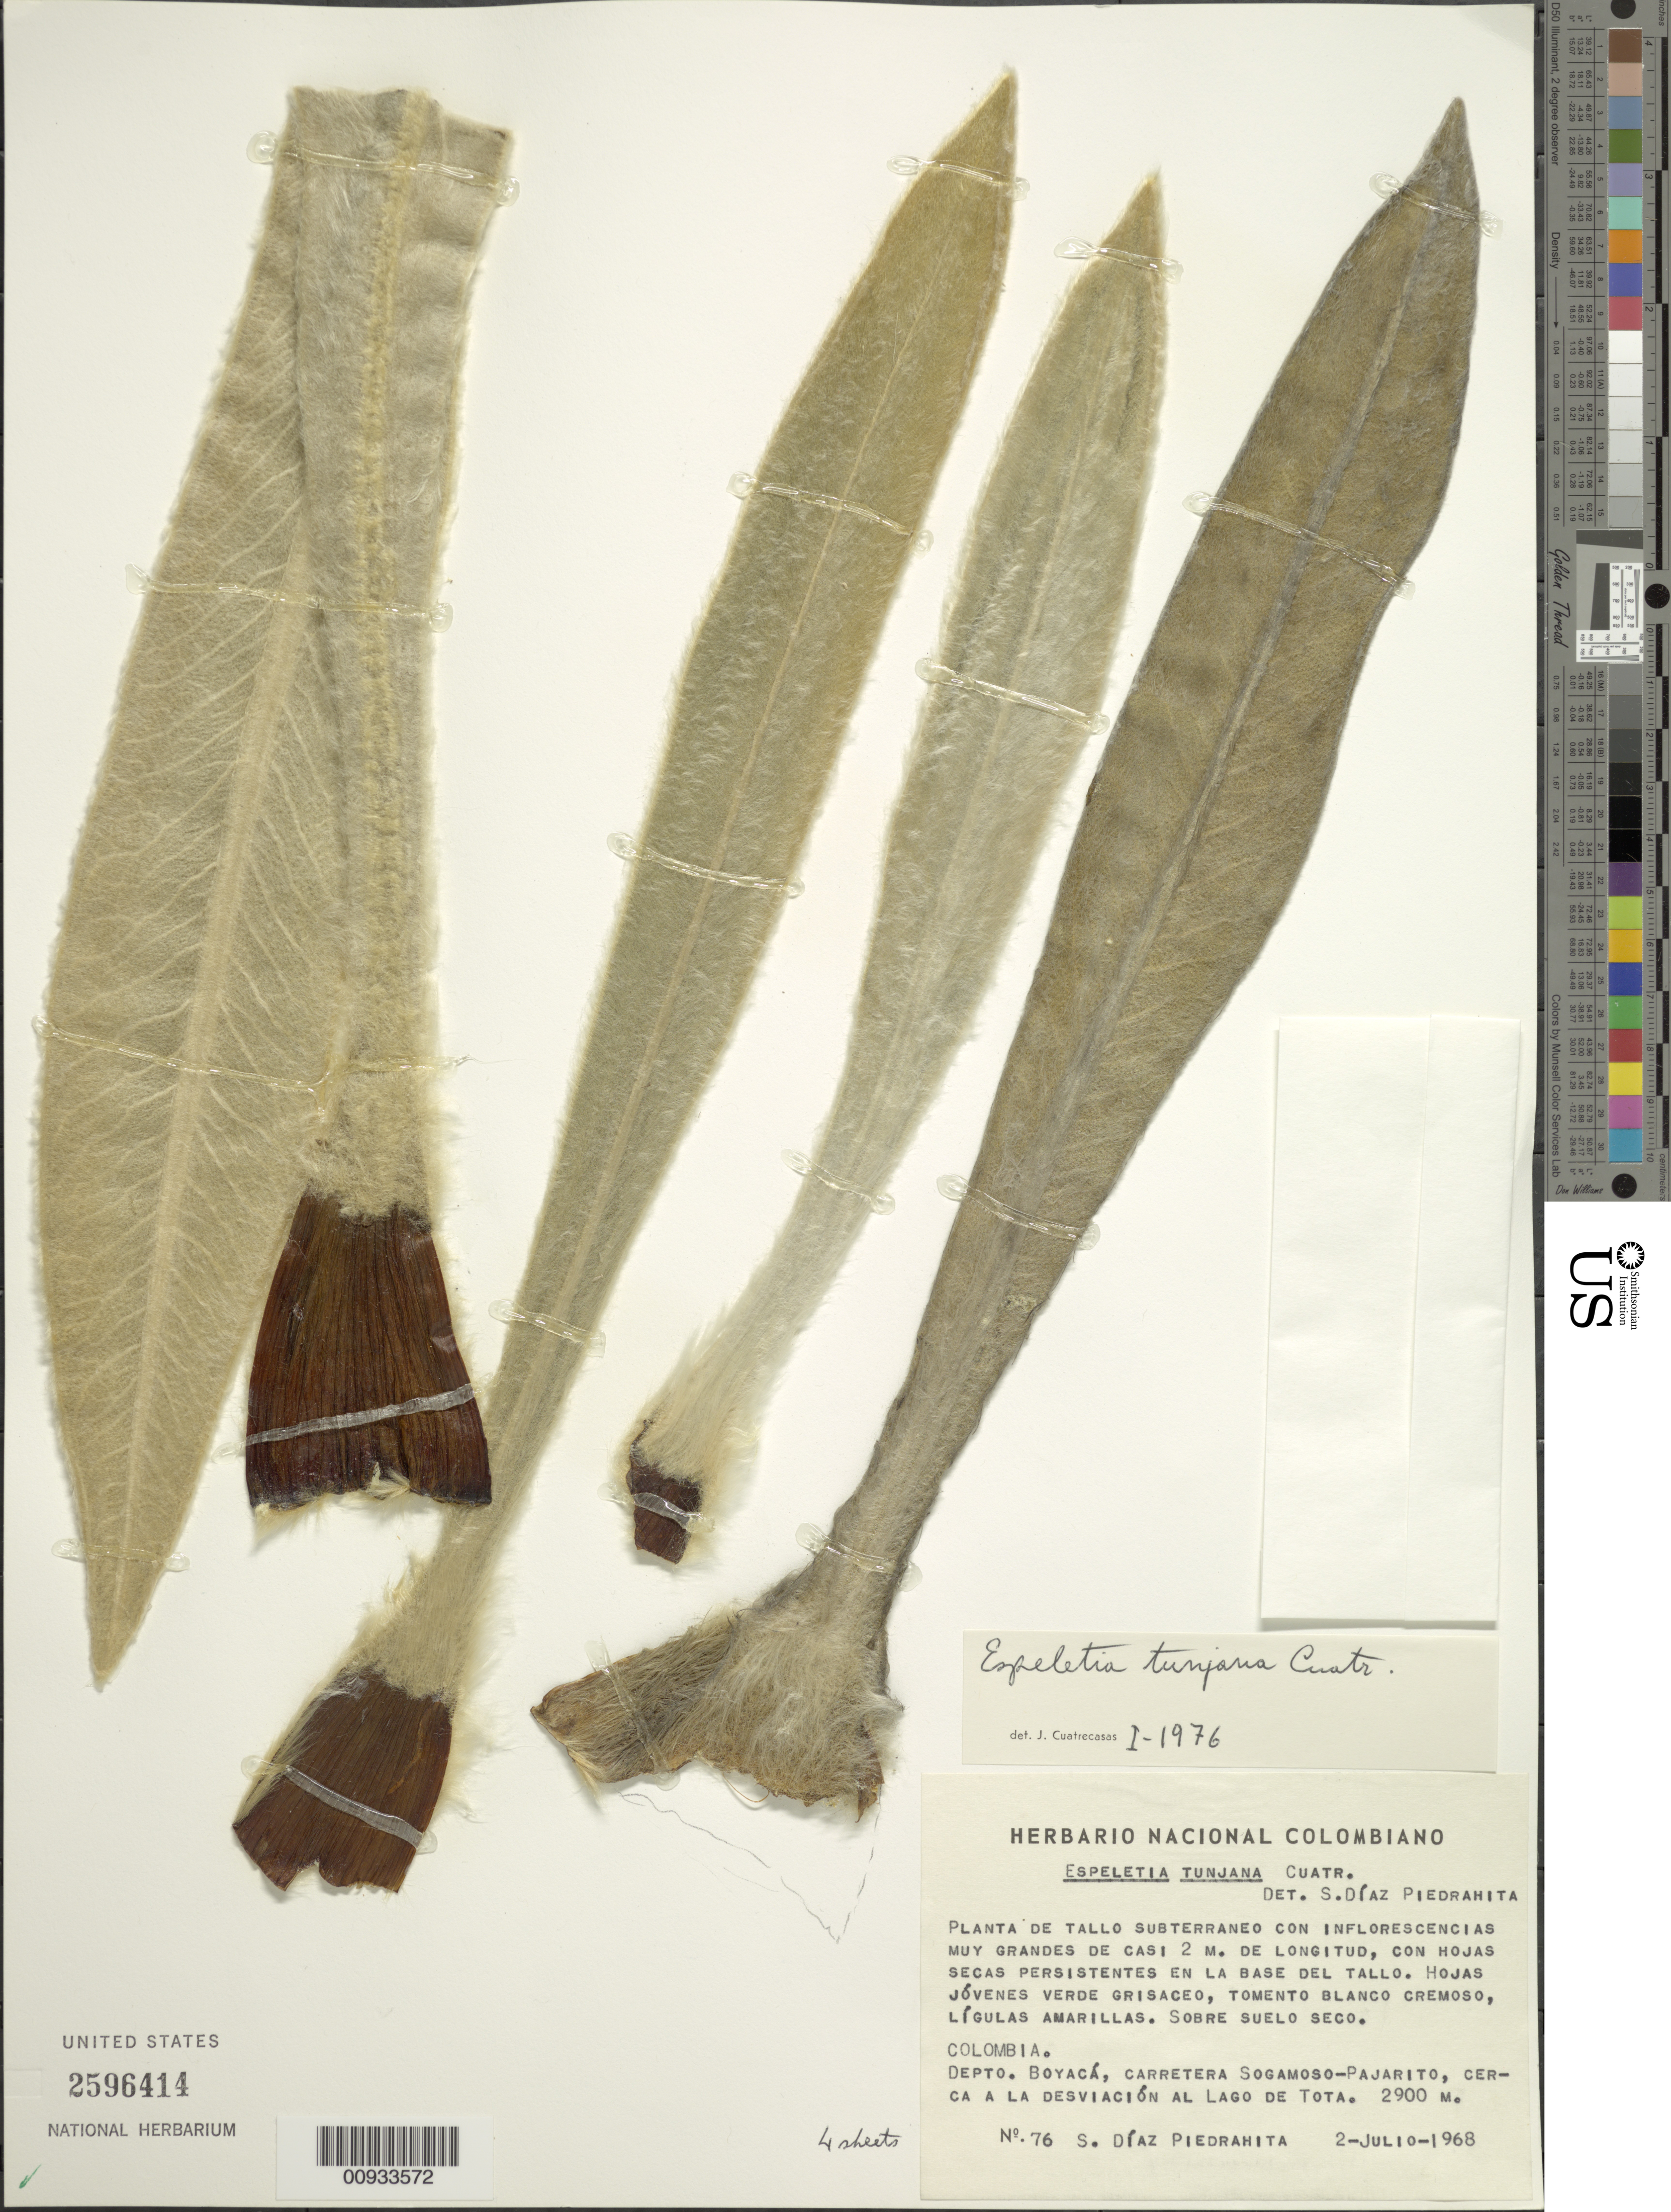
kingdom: Plantae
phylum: Tracheophyta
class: Magnoliopsida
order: Asterales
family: Asteraceae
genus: Espeletia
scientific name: Espeletia tunjana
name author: Cuatrec.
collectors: S. Díaz Píedrahíta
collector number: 76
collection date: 1968-07-02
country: Colombia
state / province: Boyacá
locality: Carretera Sogamoso-Pajarito, cerca a la Desviacion al Lago de Tota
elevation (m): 2900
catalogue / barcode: US 2596414